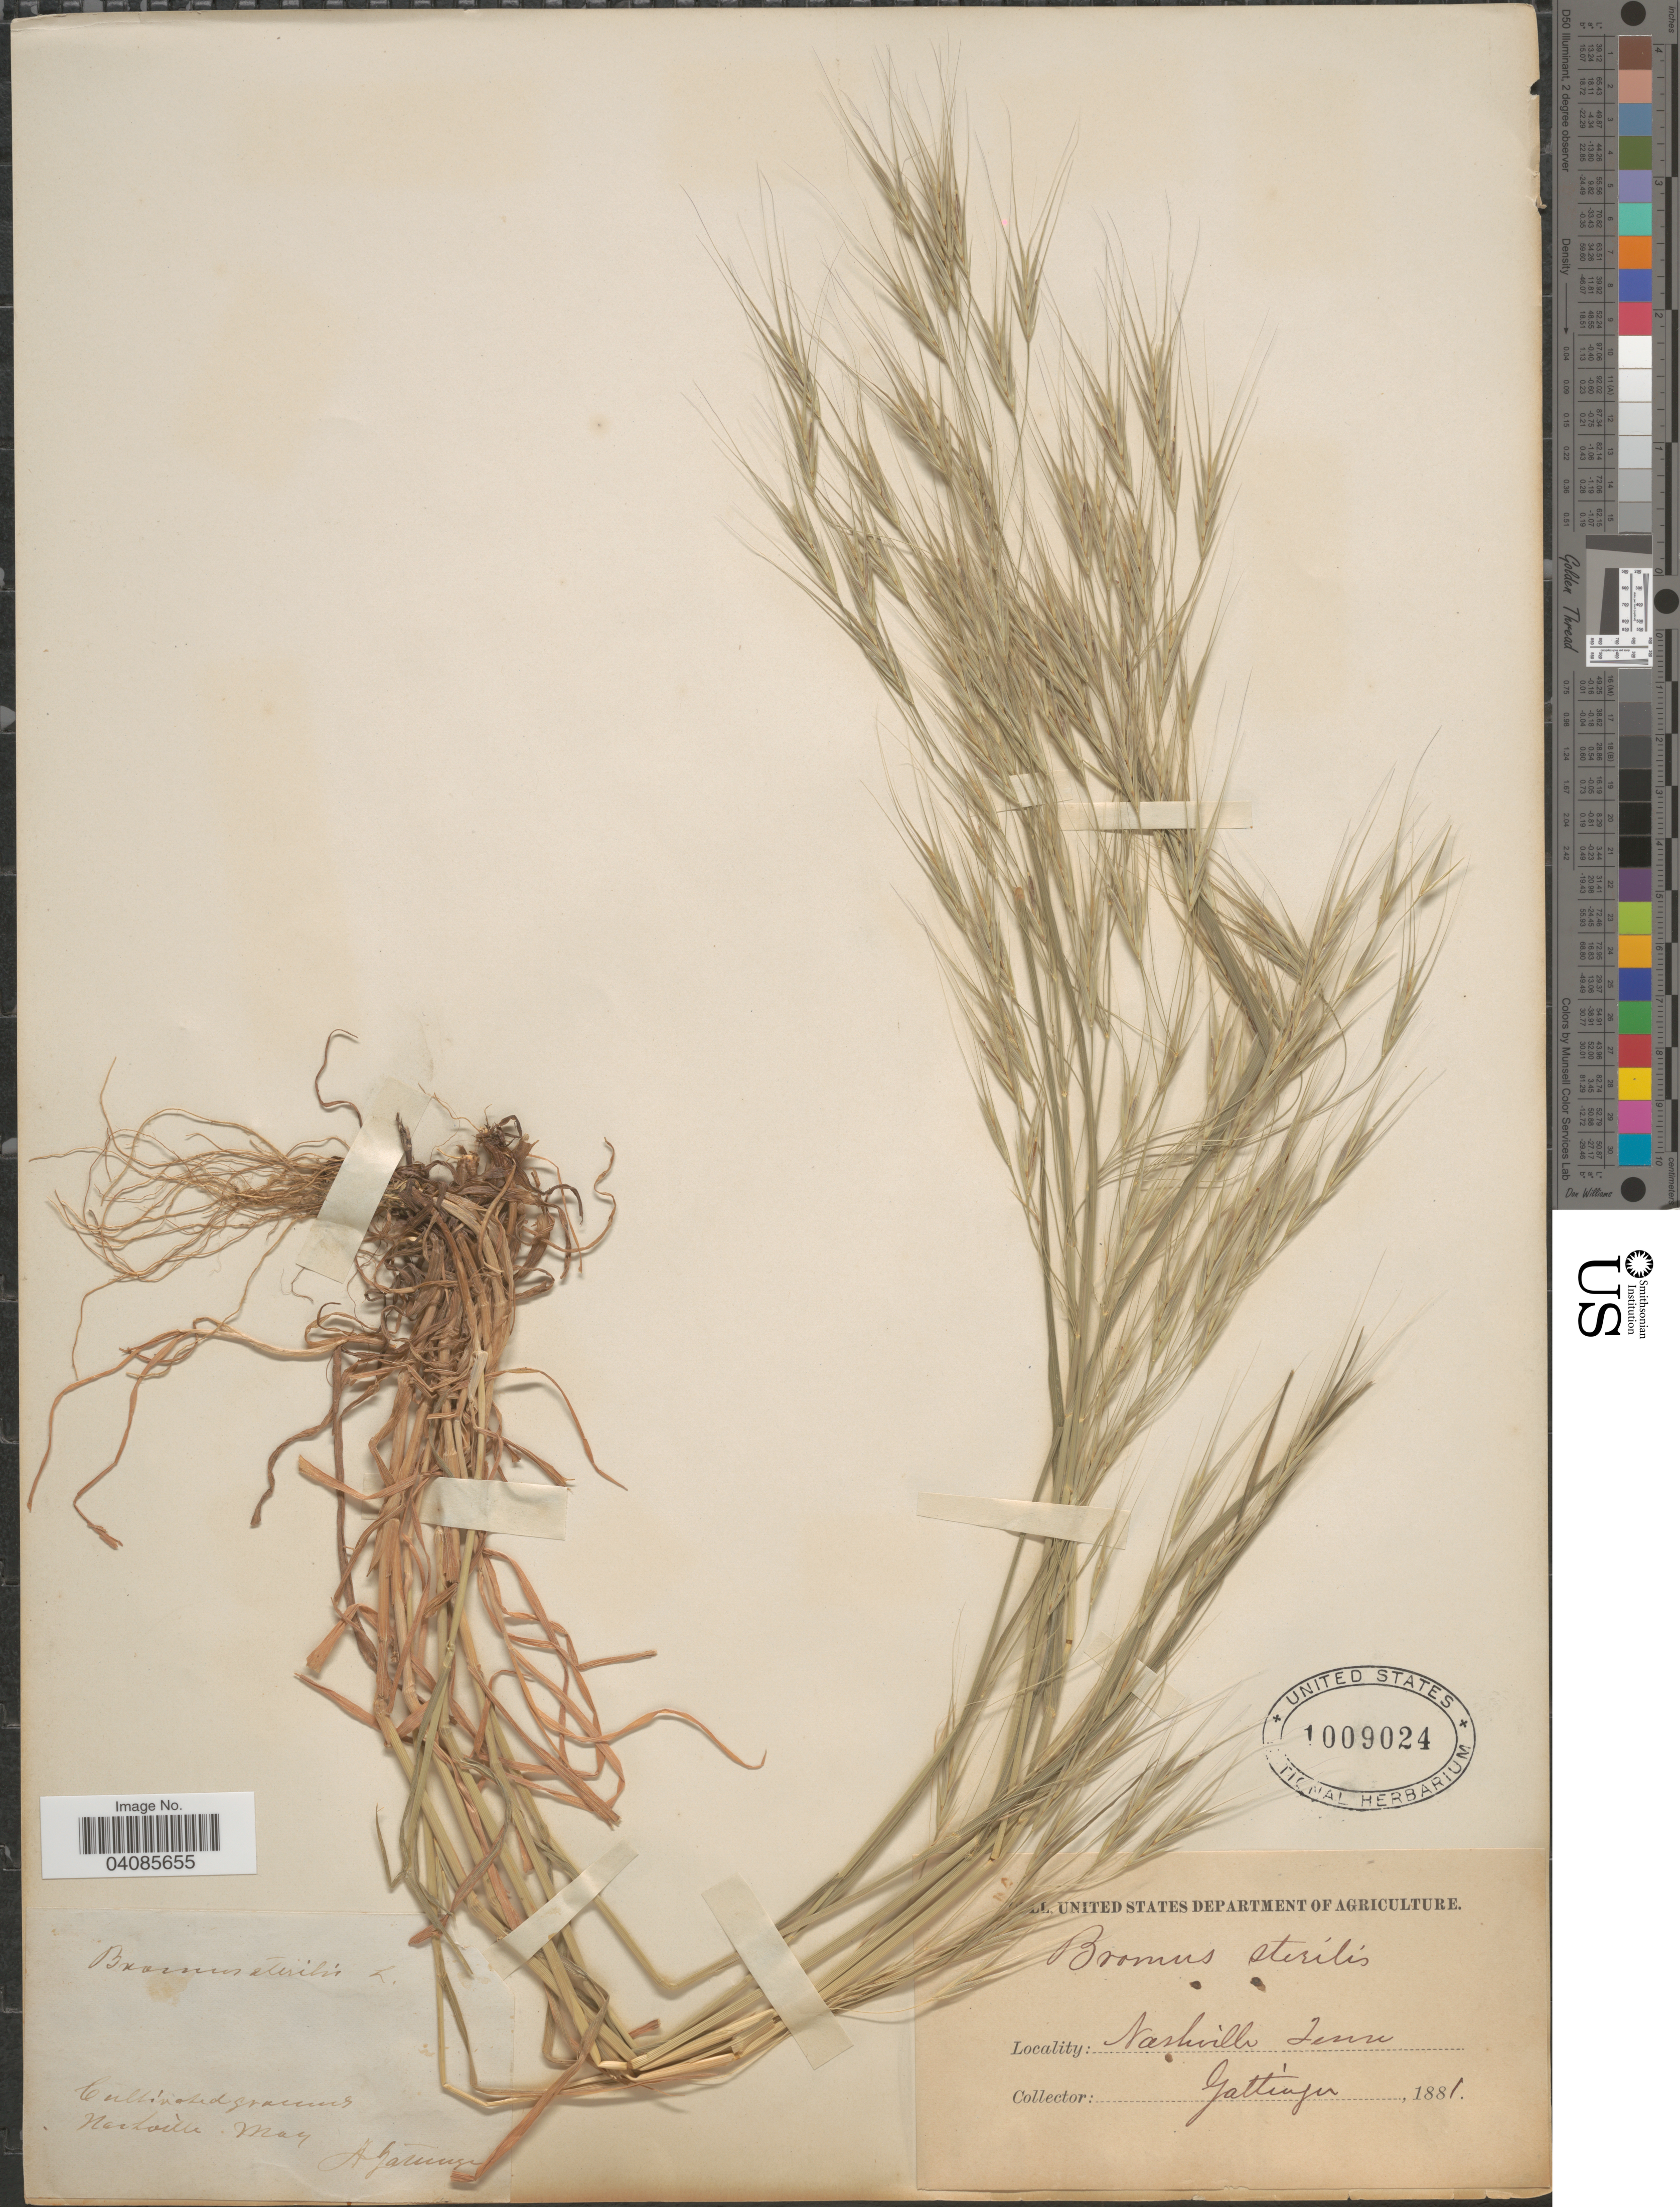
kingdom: Plantae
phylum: Tracheophyta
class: Liliopsida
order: Poales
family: Poaceae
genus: Bromus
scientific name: Bromus sterilis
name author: L.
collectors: A. Gattinger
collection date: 1881-05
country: United States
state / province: Tennessee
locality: Cultivated grounds. Nashville.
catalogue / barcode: US 1009024